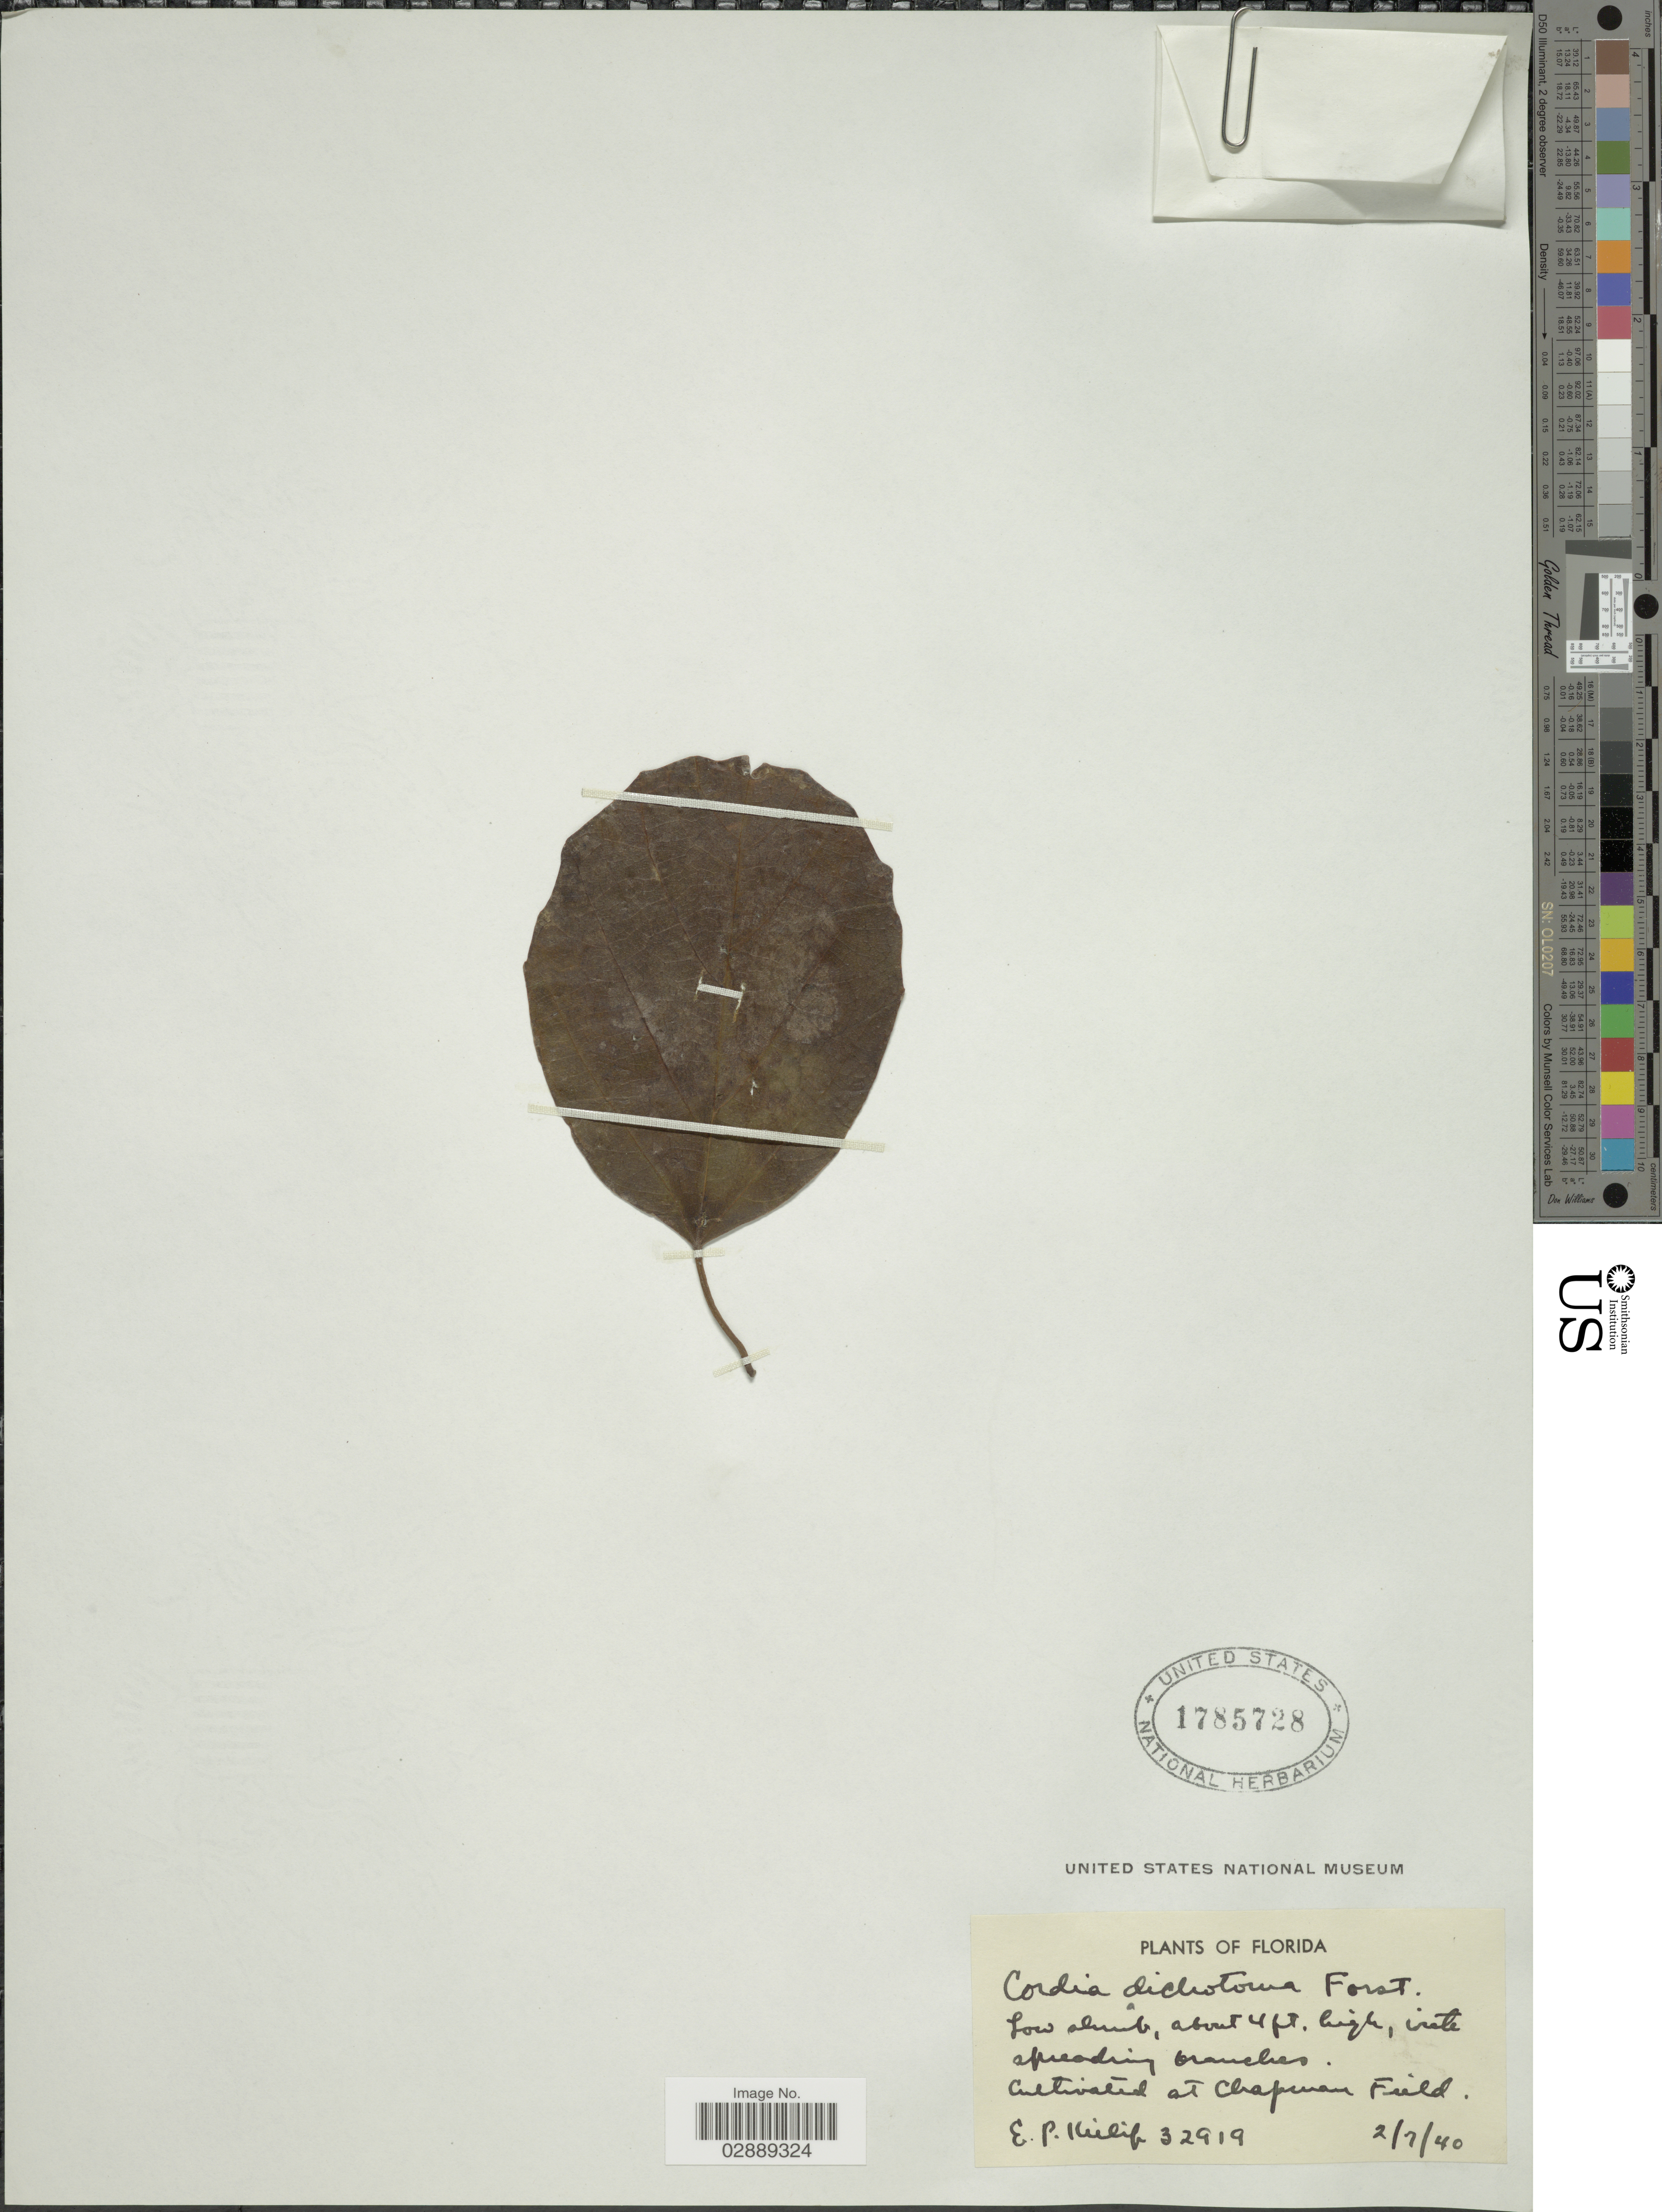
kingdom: Plantae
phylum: Tracheophyta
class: Magnoliopsida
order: Boraginales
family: Cordiaceae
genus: Cordia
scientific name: Cordia dichotoma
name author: G. Forst.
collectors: E. P. Killip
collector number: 32919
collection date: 1940-02-07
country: United States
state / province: Florida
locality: Cultivated at Chapman Field.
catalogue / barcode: US 1785728